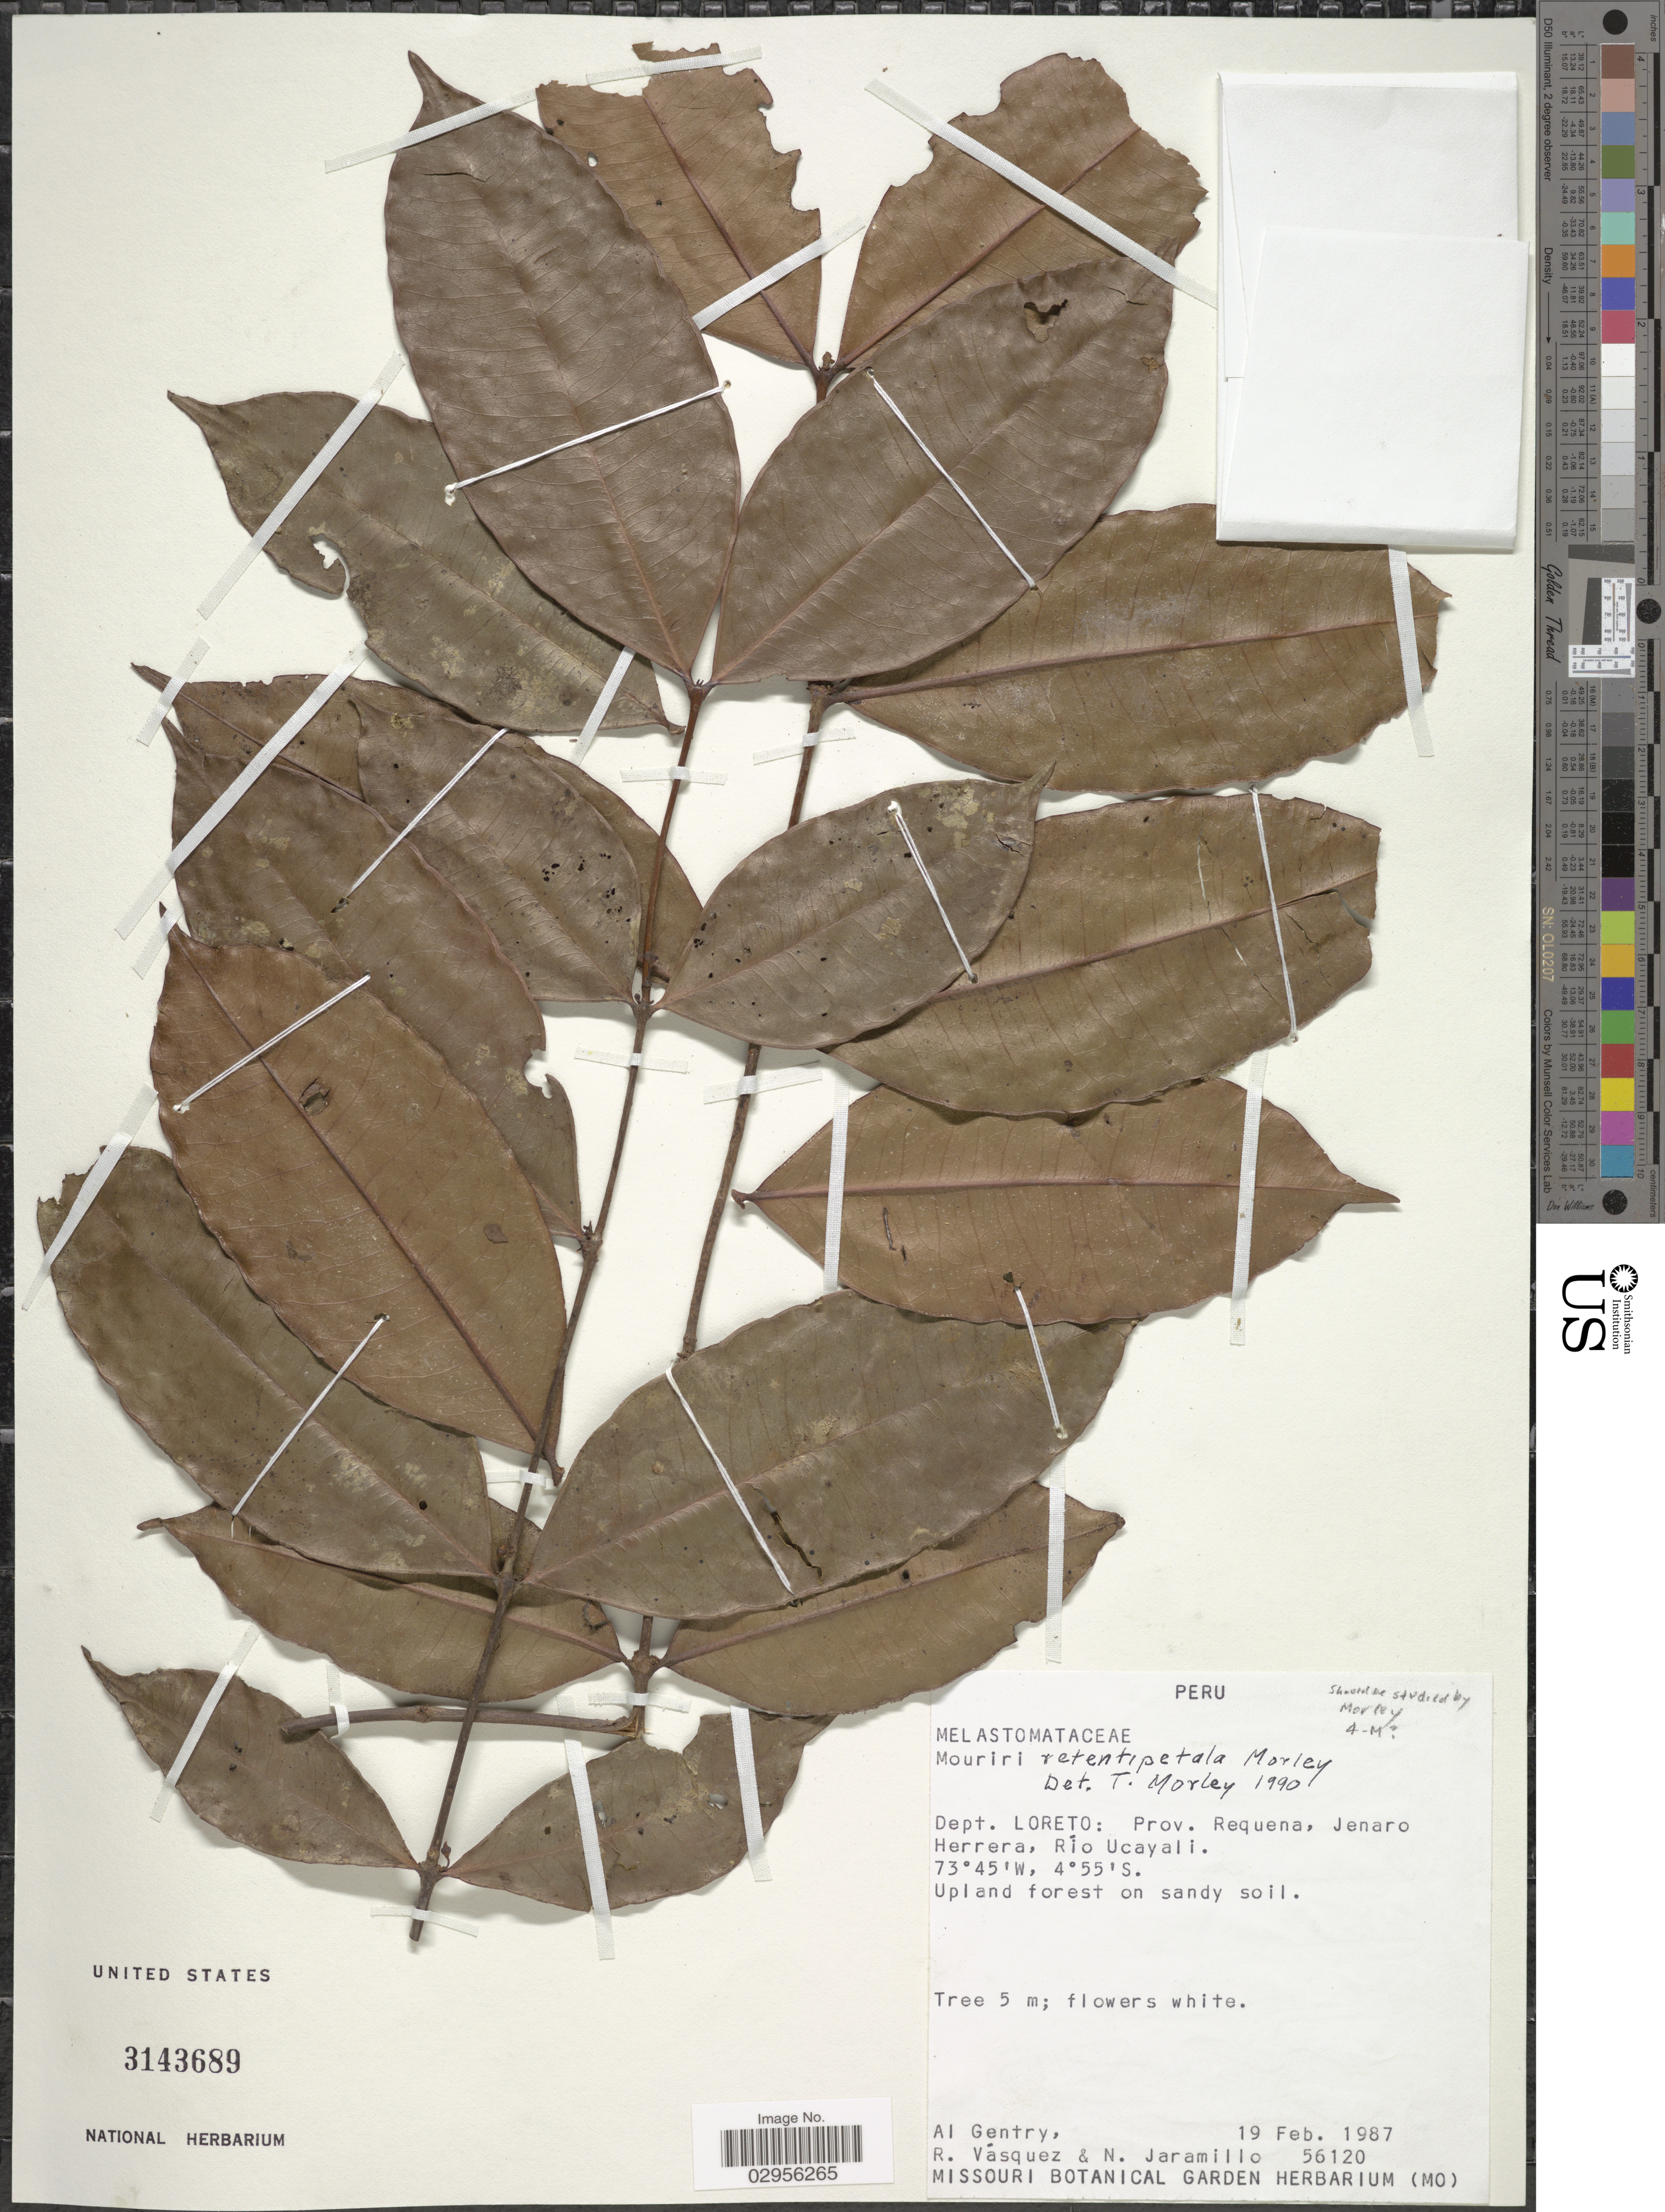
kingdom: Plantae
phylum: Tracheophyta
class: Magnoliopsida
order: Myrtales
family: Melastomataceae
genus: Mouriri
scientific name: Mouriri retentipetala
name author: Morley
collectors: A. H. Gentry, R. Vásquez & N. Jaramillo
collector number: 56120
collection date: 1987-02-19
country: Peru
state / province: Loreto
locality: Dept. Loreto: Prov. Requena, Jenaro Herrera, Río Ucayali.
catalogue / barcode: US 3143689